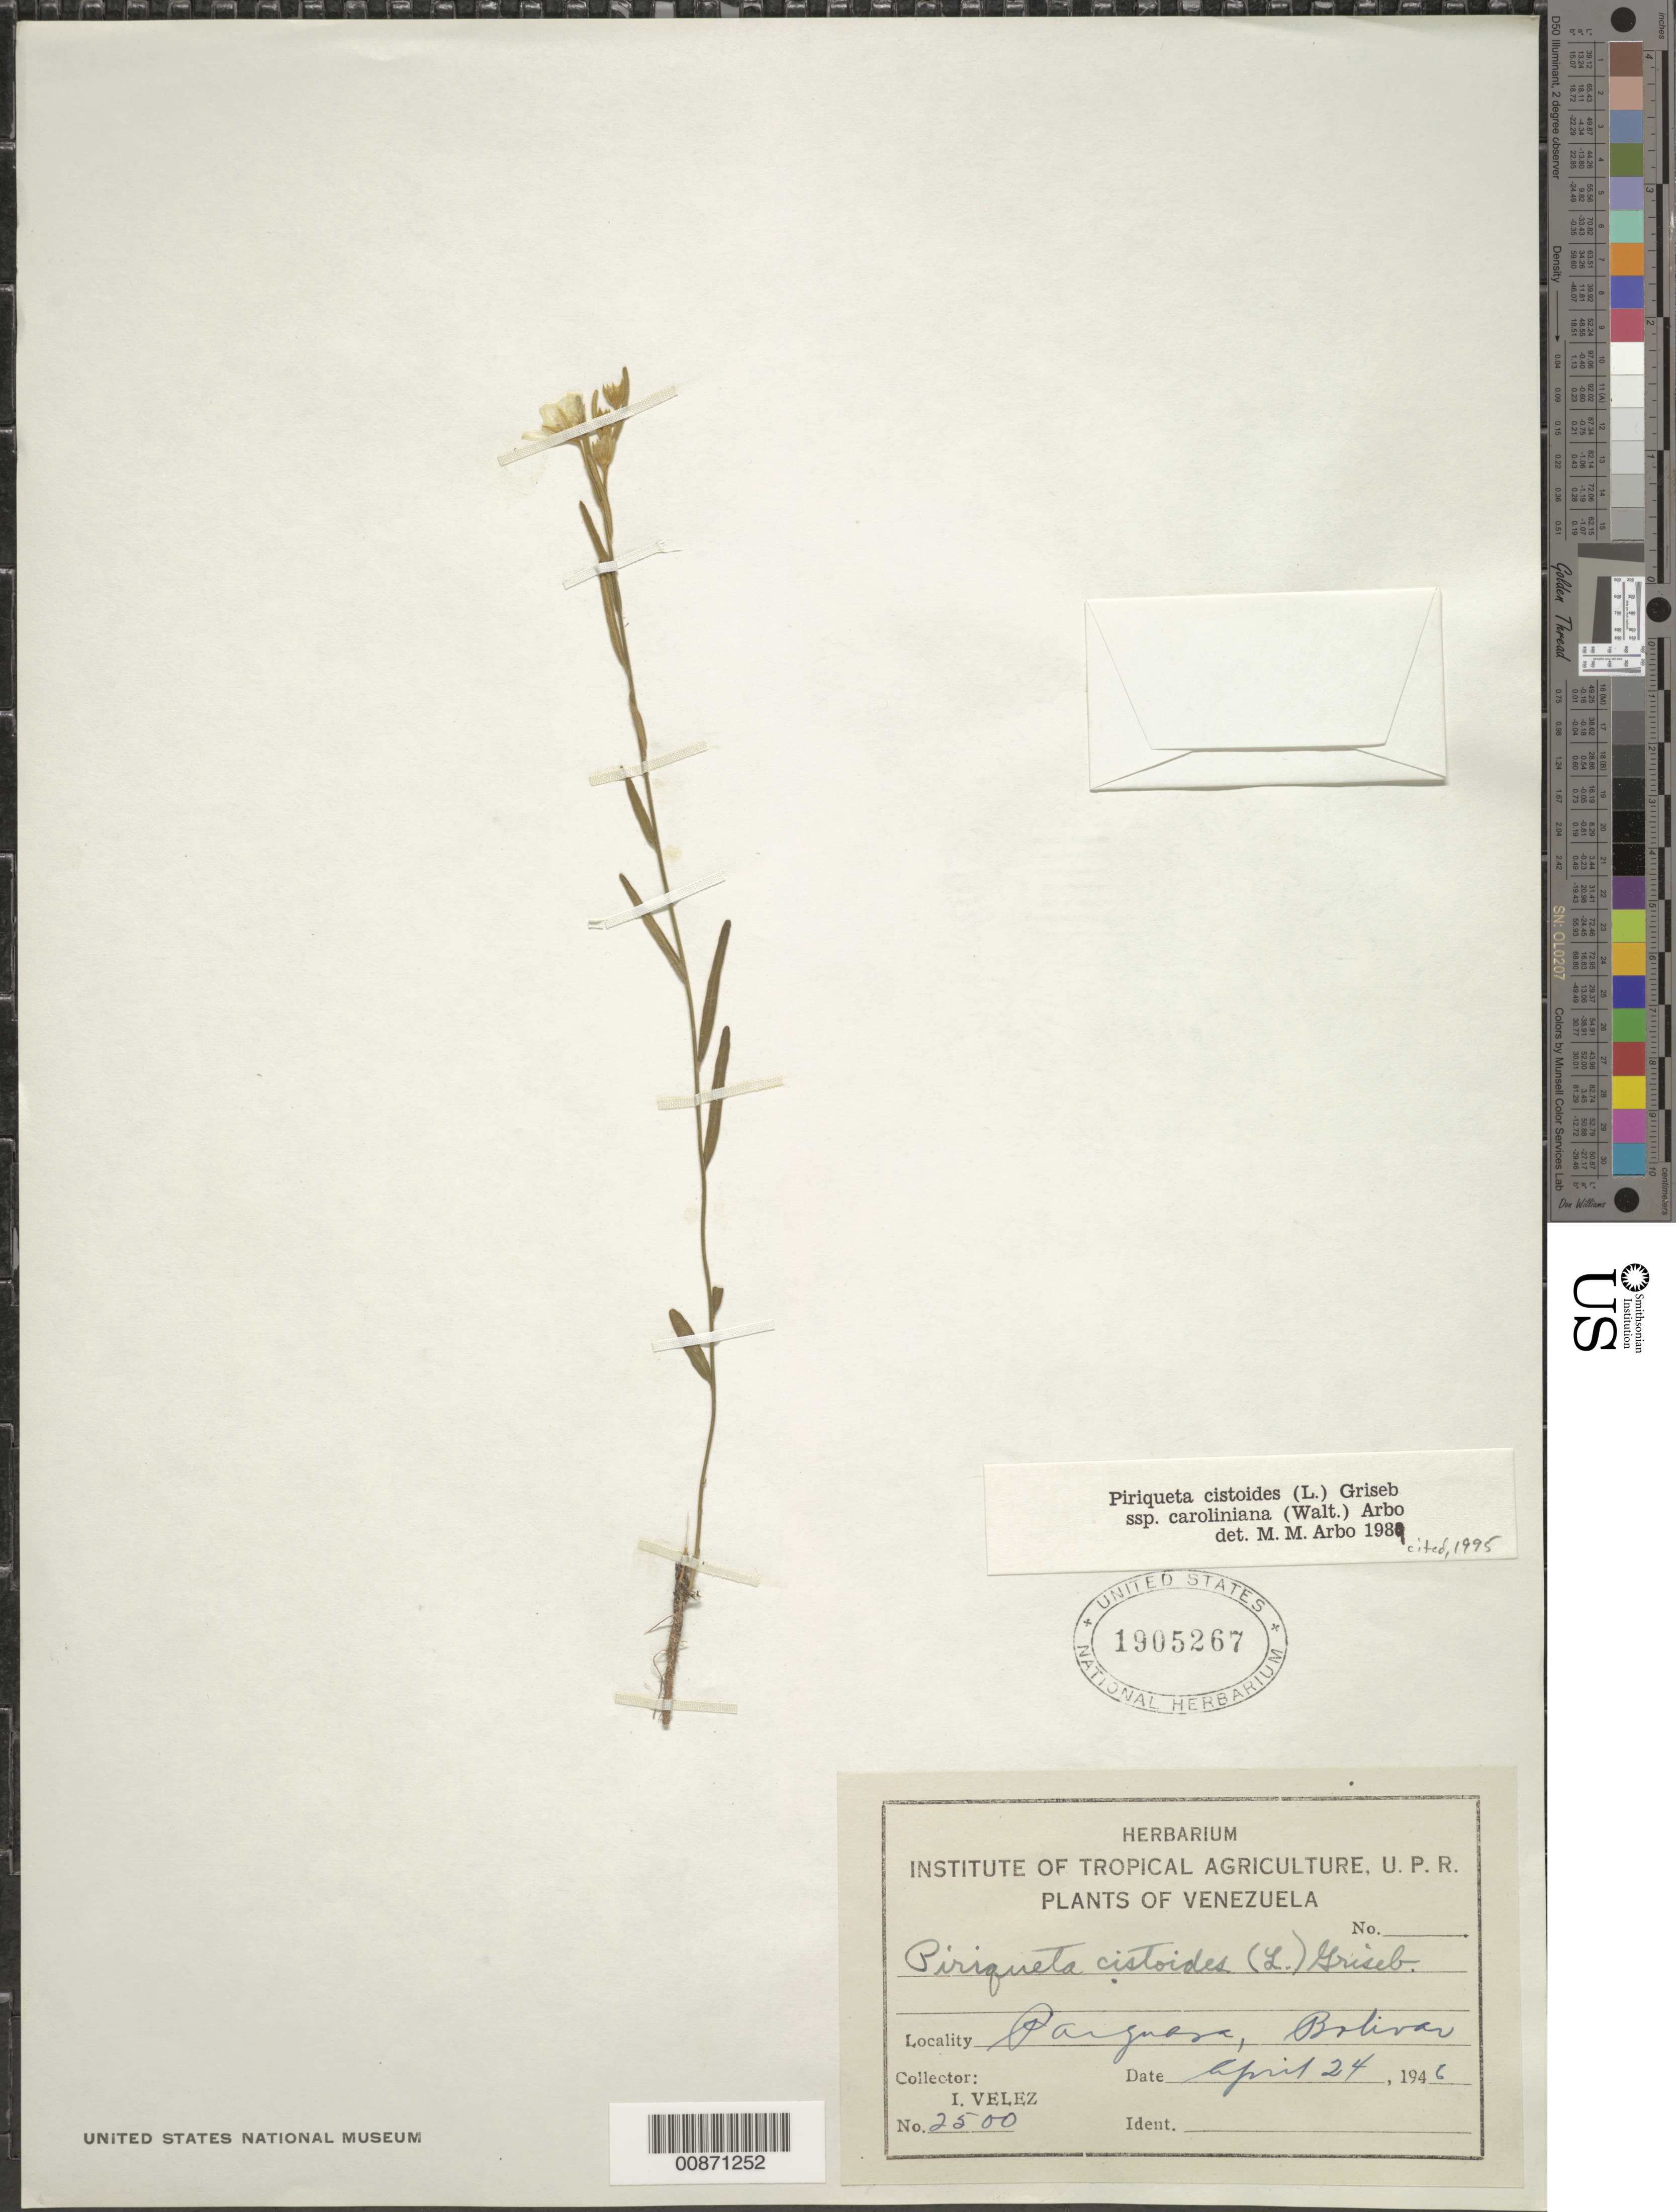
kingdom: Plantae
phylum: Tracheophyta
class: Magnoliopsida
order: Malpighiales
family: Turneraceae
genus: Piriqueta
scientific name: Piriqueta cistoides subsp. caroliniana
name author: (Walter) Arbo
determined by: Arbo, M. M.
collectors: I. Velez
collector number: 2500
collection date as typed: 24-Apr-46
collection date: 1946-04-24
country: Venezuela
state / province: Bolívar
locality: Parguasa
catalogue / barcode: US 1905267